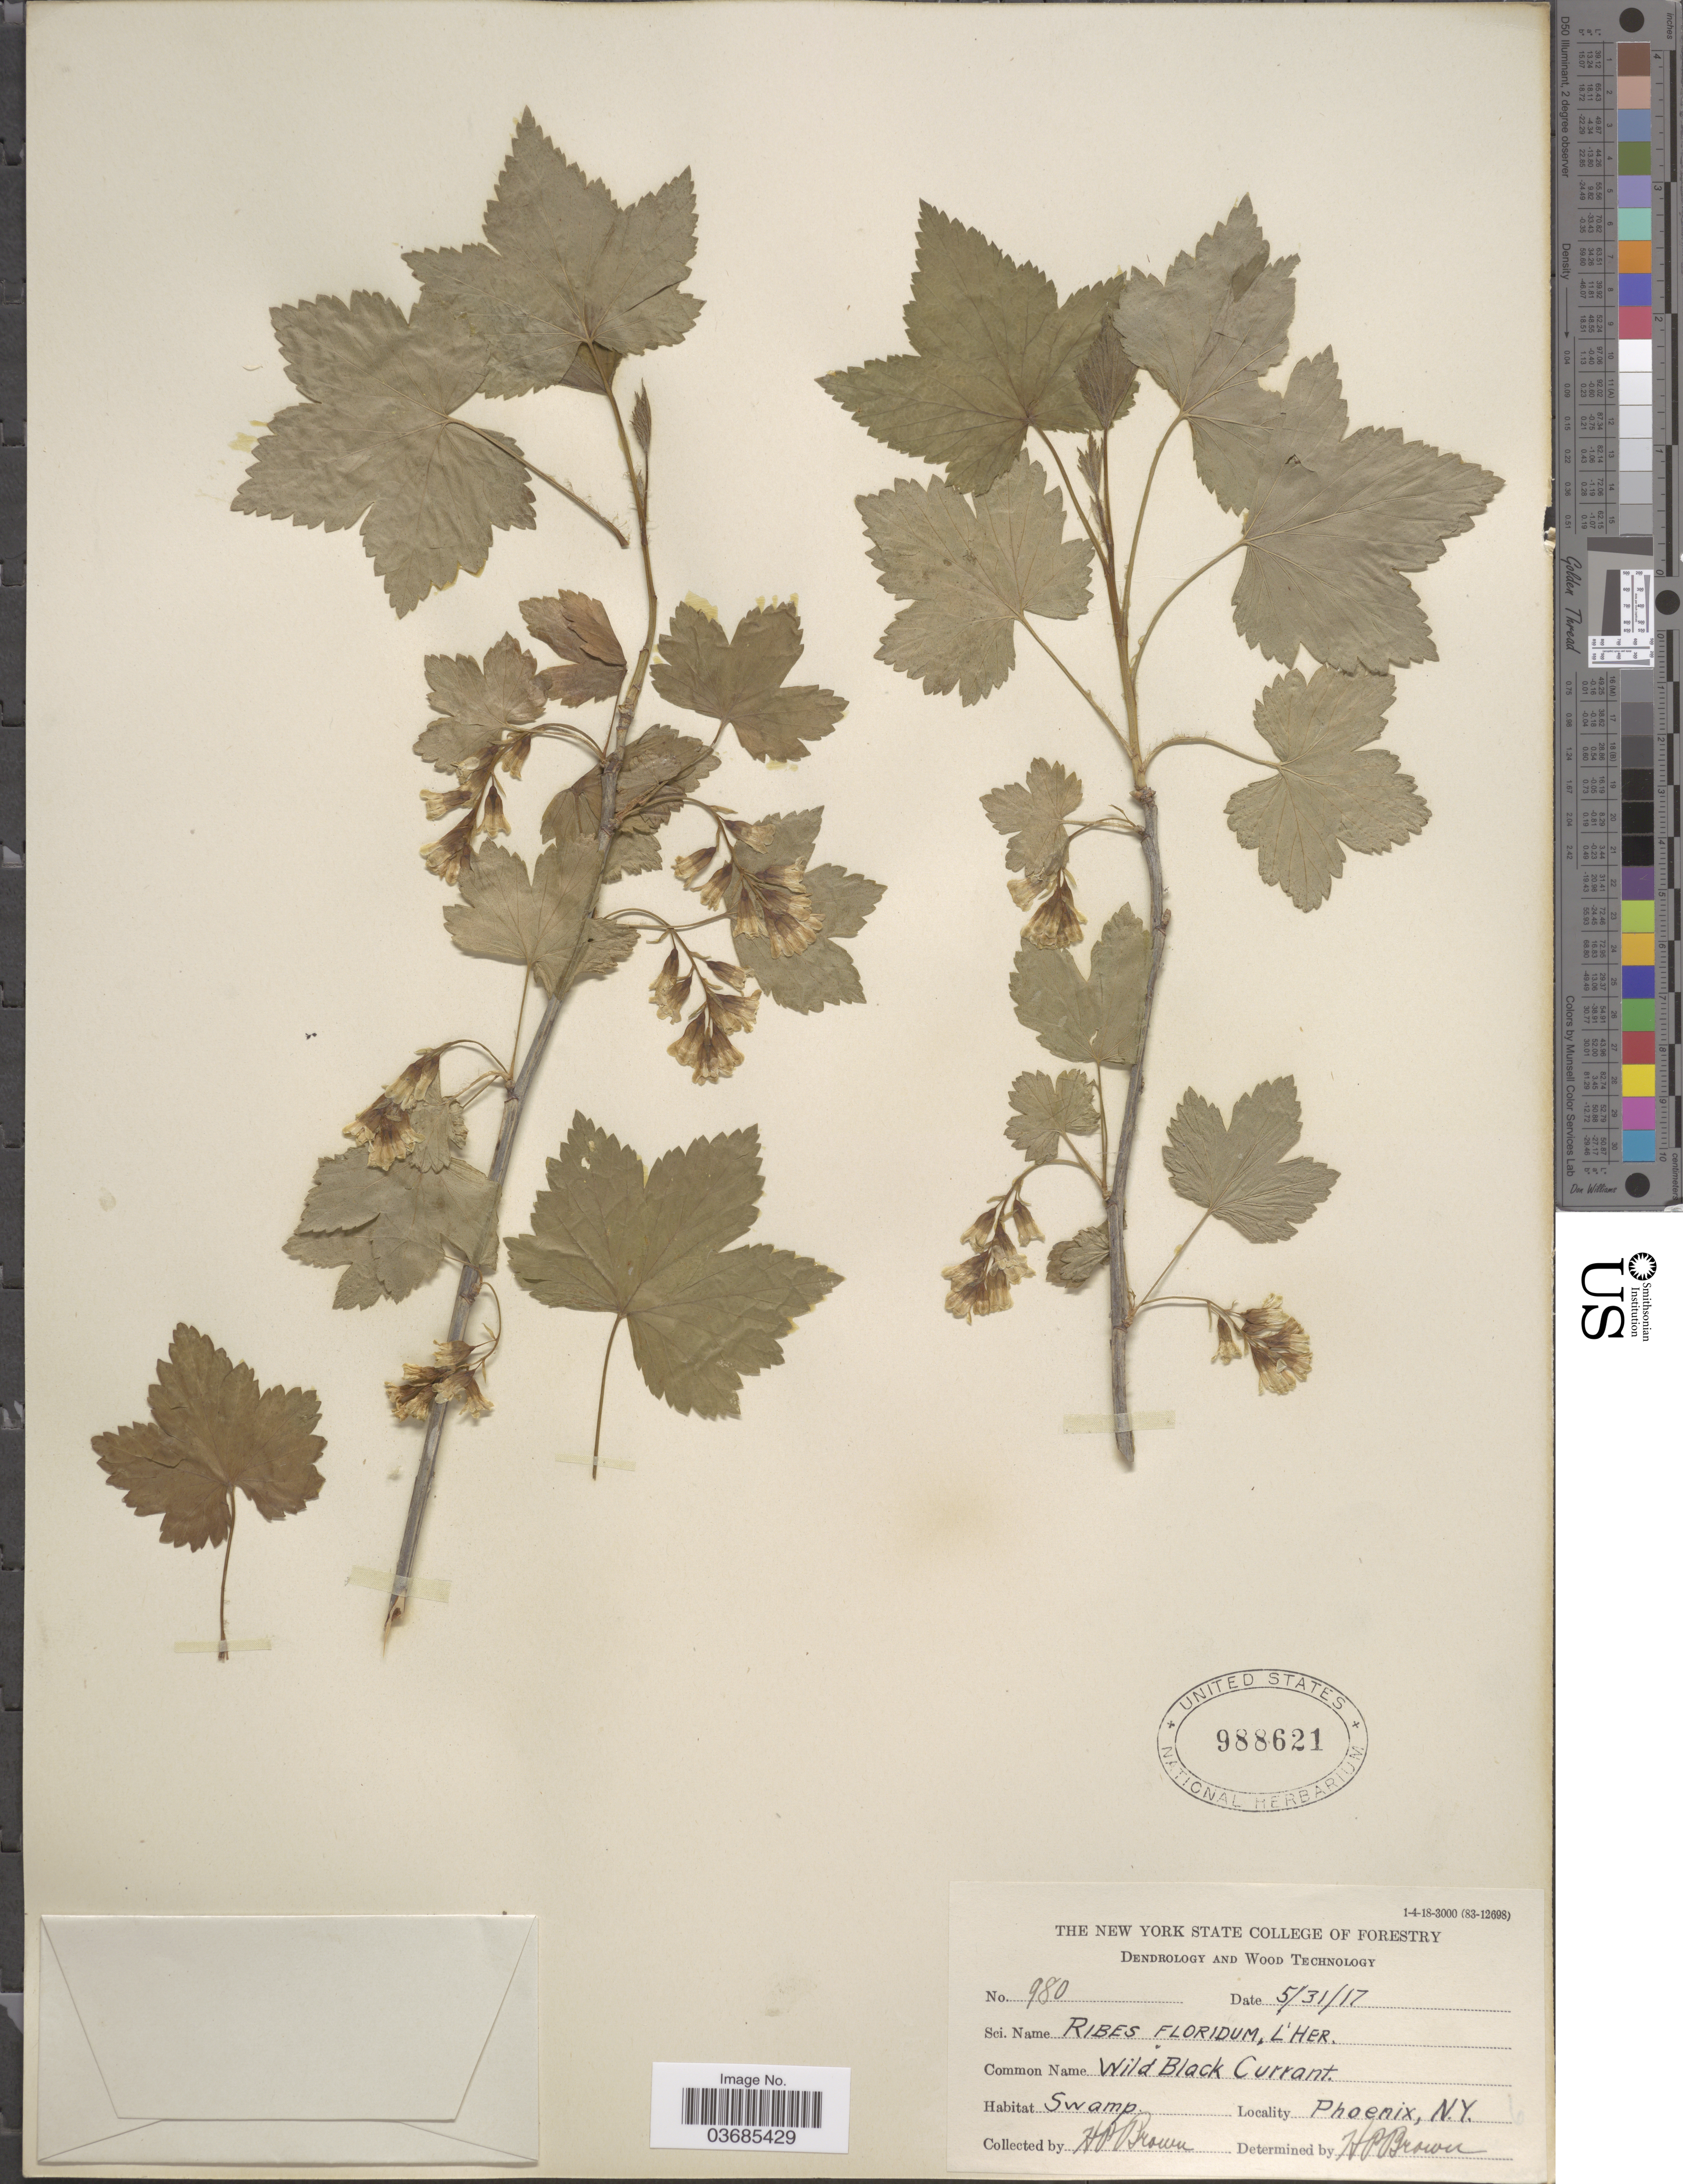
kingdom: Plantae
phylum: Tracheophyta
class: Magnoliopsida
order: Saxifragales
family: Grossulariaceae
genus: Ribes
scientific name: Ribes americanum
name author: Mill.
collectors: H. P. Brown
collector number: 980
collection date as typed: Transcribed d/m/y: 31/5/17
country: United States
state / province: New York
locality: Phoenix.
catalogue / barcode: US 988621